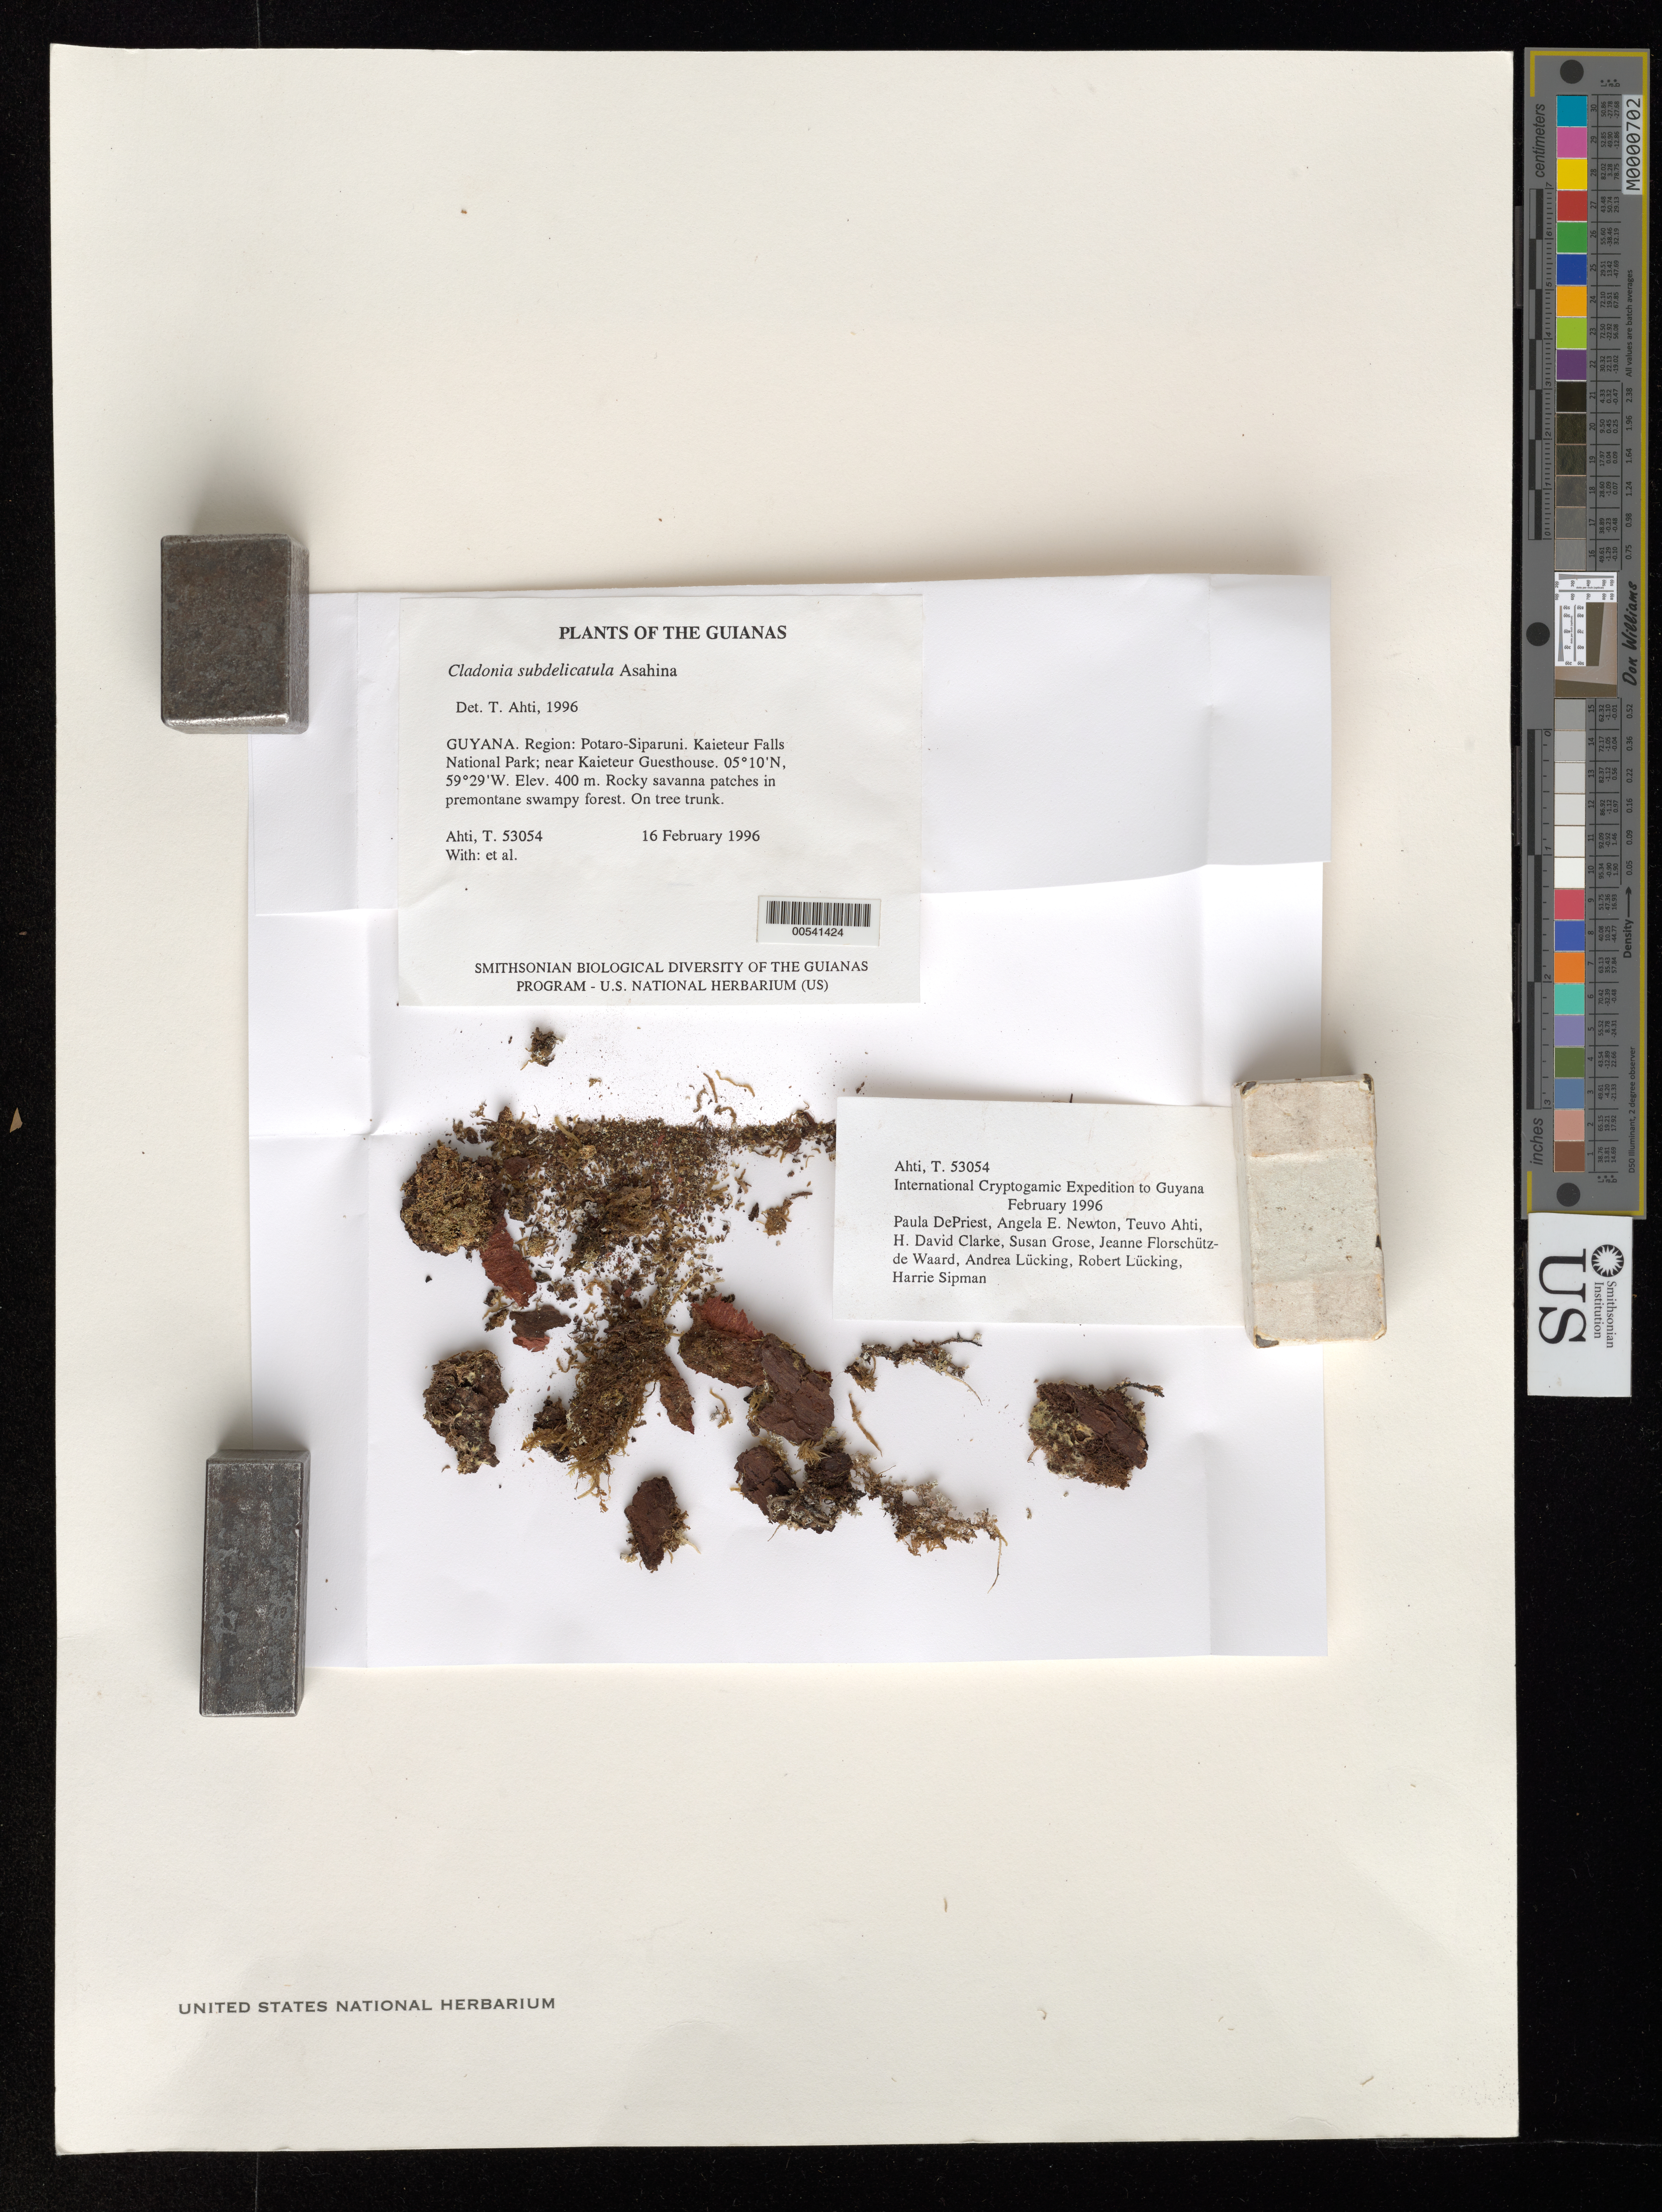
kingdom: Fungi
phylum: Ascomycota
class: Lecanoromycetes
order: Lecanorales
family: Cladoniaceae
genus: Cladonia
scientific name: Cladonia subdelicatula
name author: Vain. ex Asahina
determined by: Ahti, Teuvo T.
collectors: T. T. Ahti et al.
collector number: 53054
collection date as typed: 16 February 1996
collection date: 1996-02-16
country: Guyana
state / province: Potaro-Siparuni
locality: Kaieteur Falls National Park; near Kaieteur Guesthouse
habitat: Rocky savanna patches in premontane swampy forest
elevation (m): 400